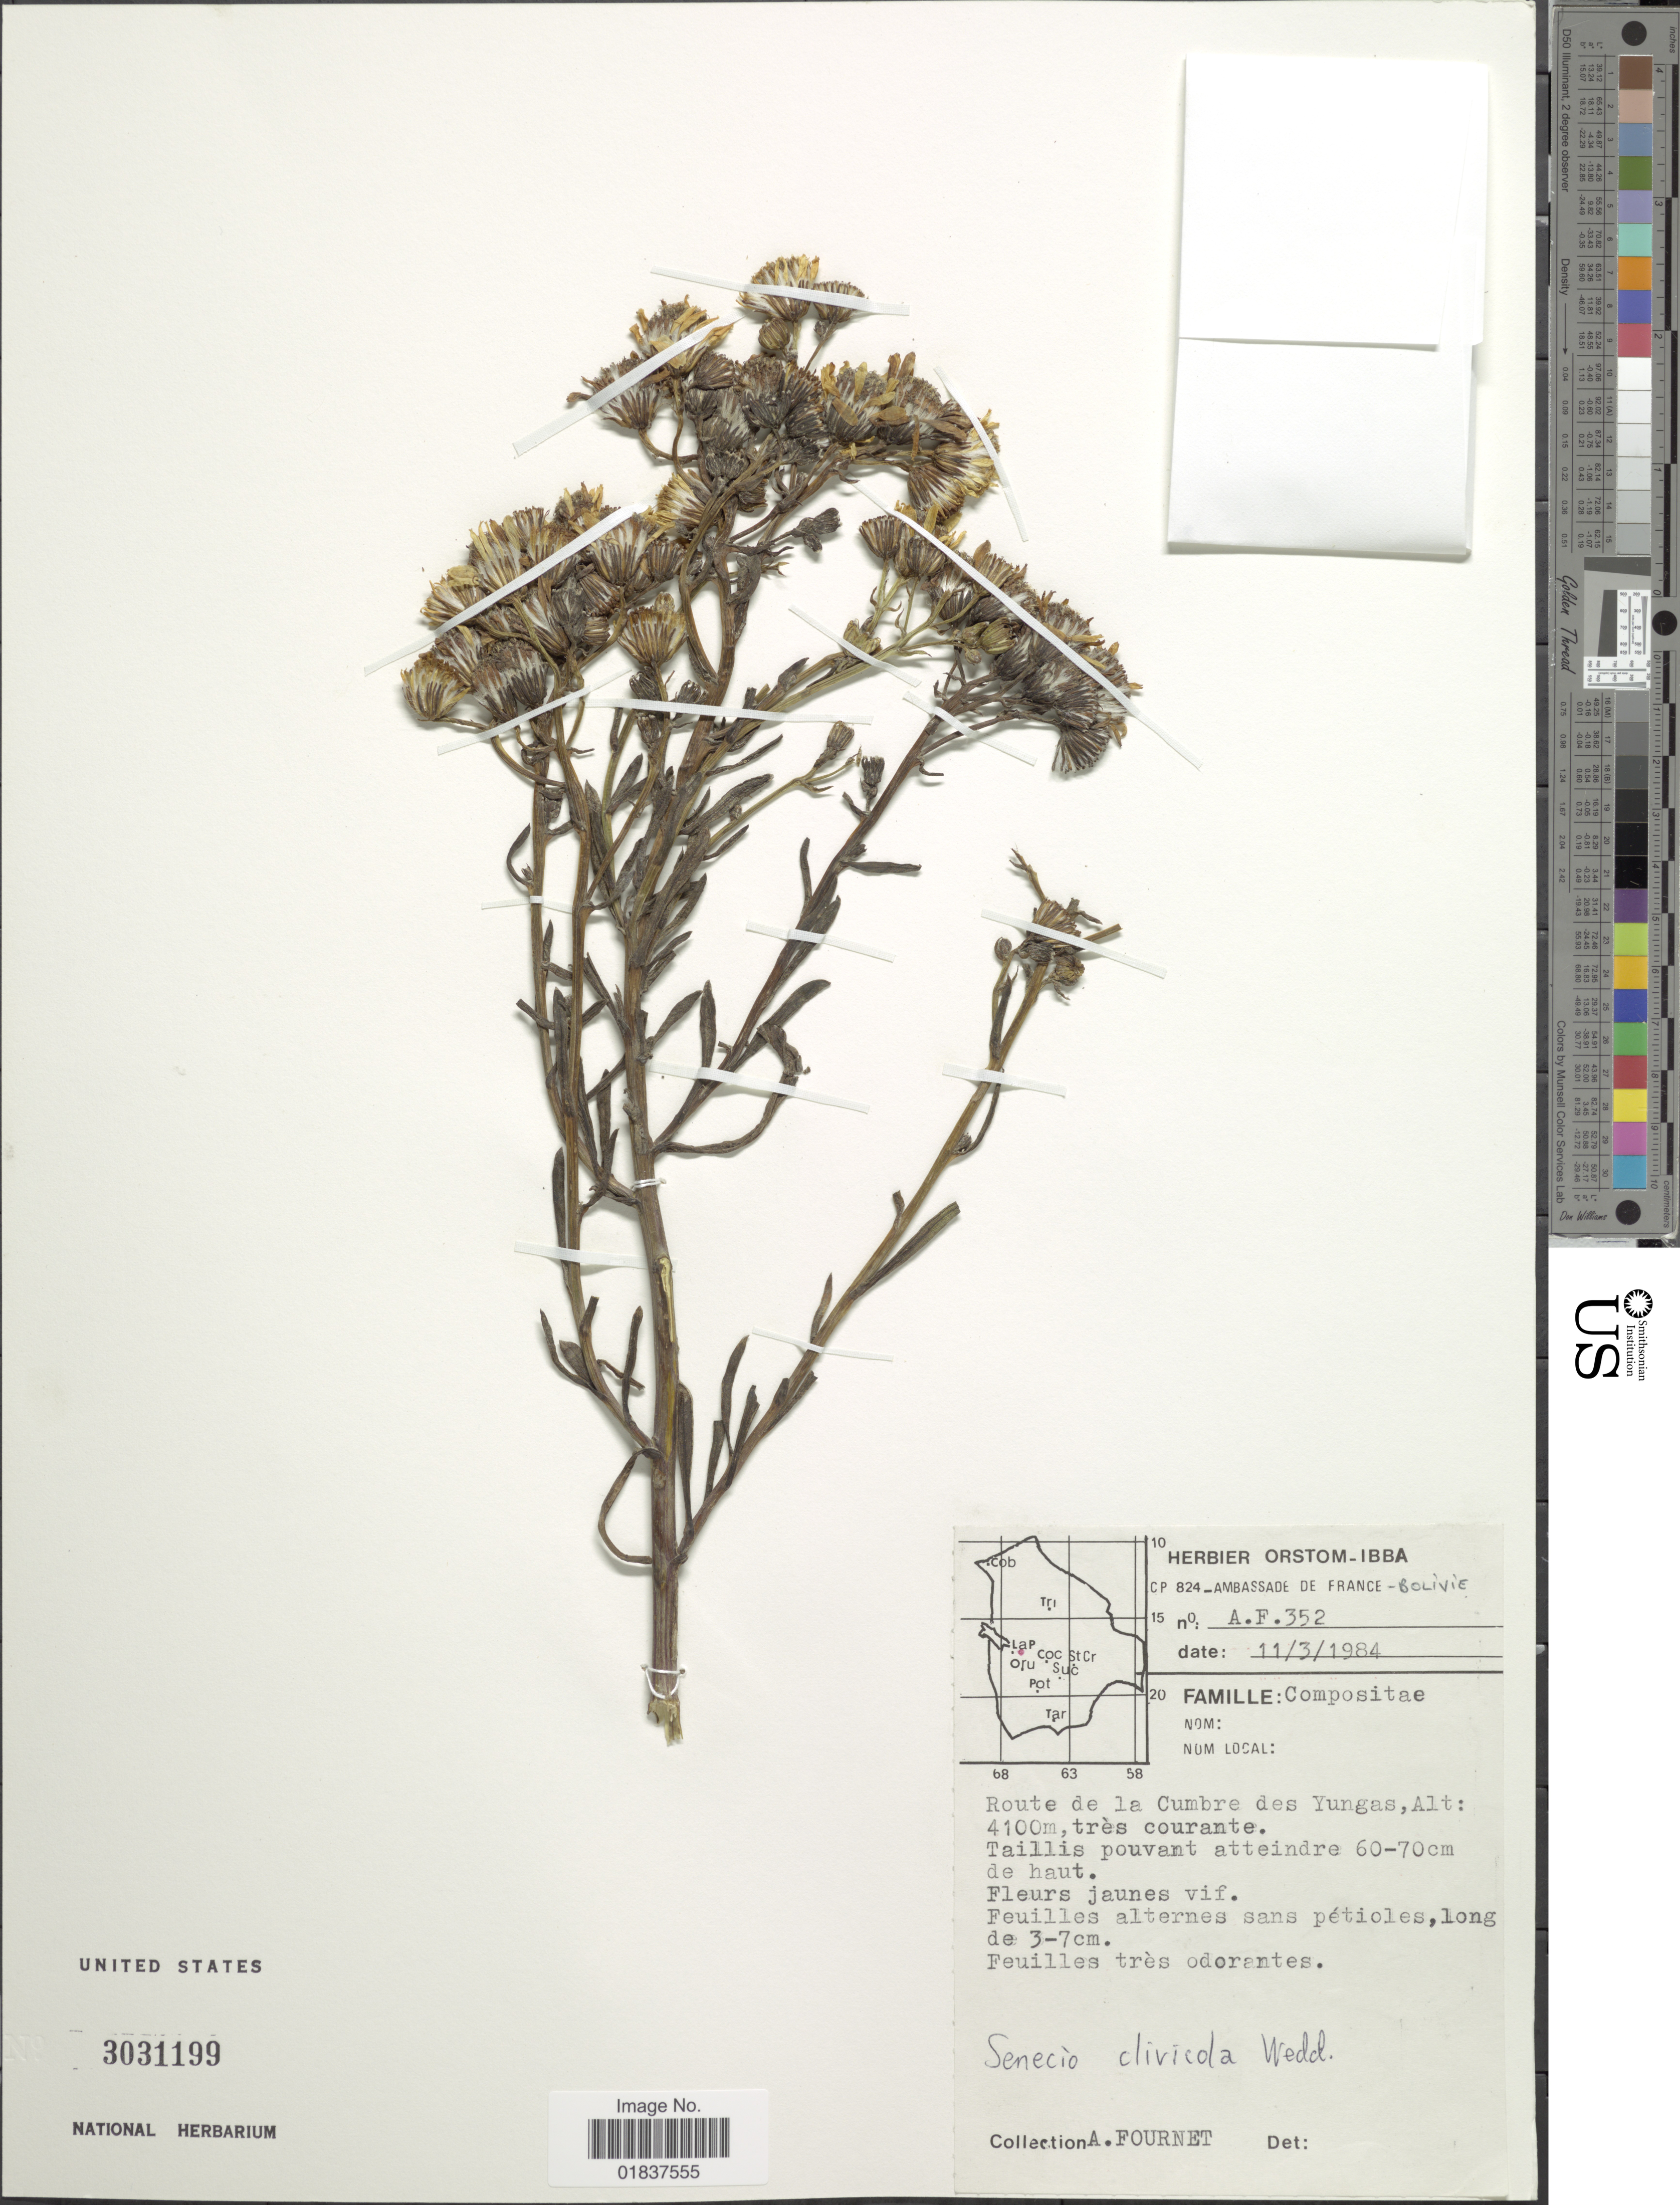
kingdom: Plantae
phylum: Tracheophyta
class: Magnoliopsida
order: Asterales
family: Asteraceae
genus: Senecio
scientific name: Senecio clivicola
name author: Wedd.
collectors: A. Fournet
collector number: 352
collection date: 1984-03-11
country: Bolivia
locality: Route de la Cumbre des yungas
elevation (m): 4100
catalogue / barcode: US 3031199